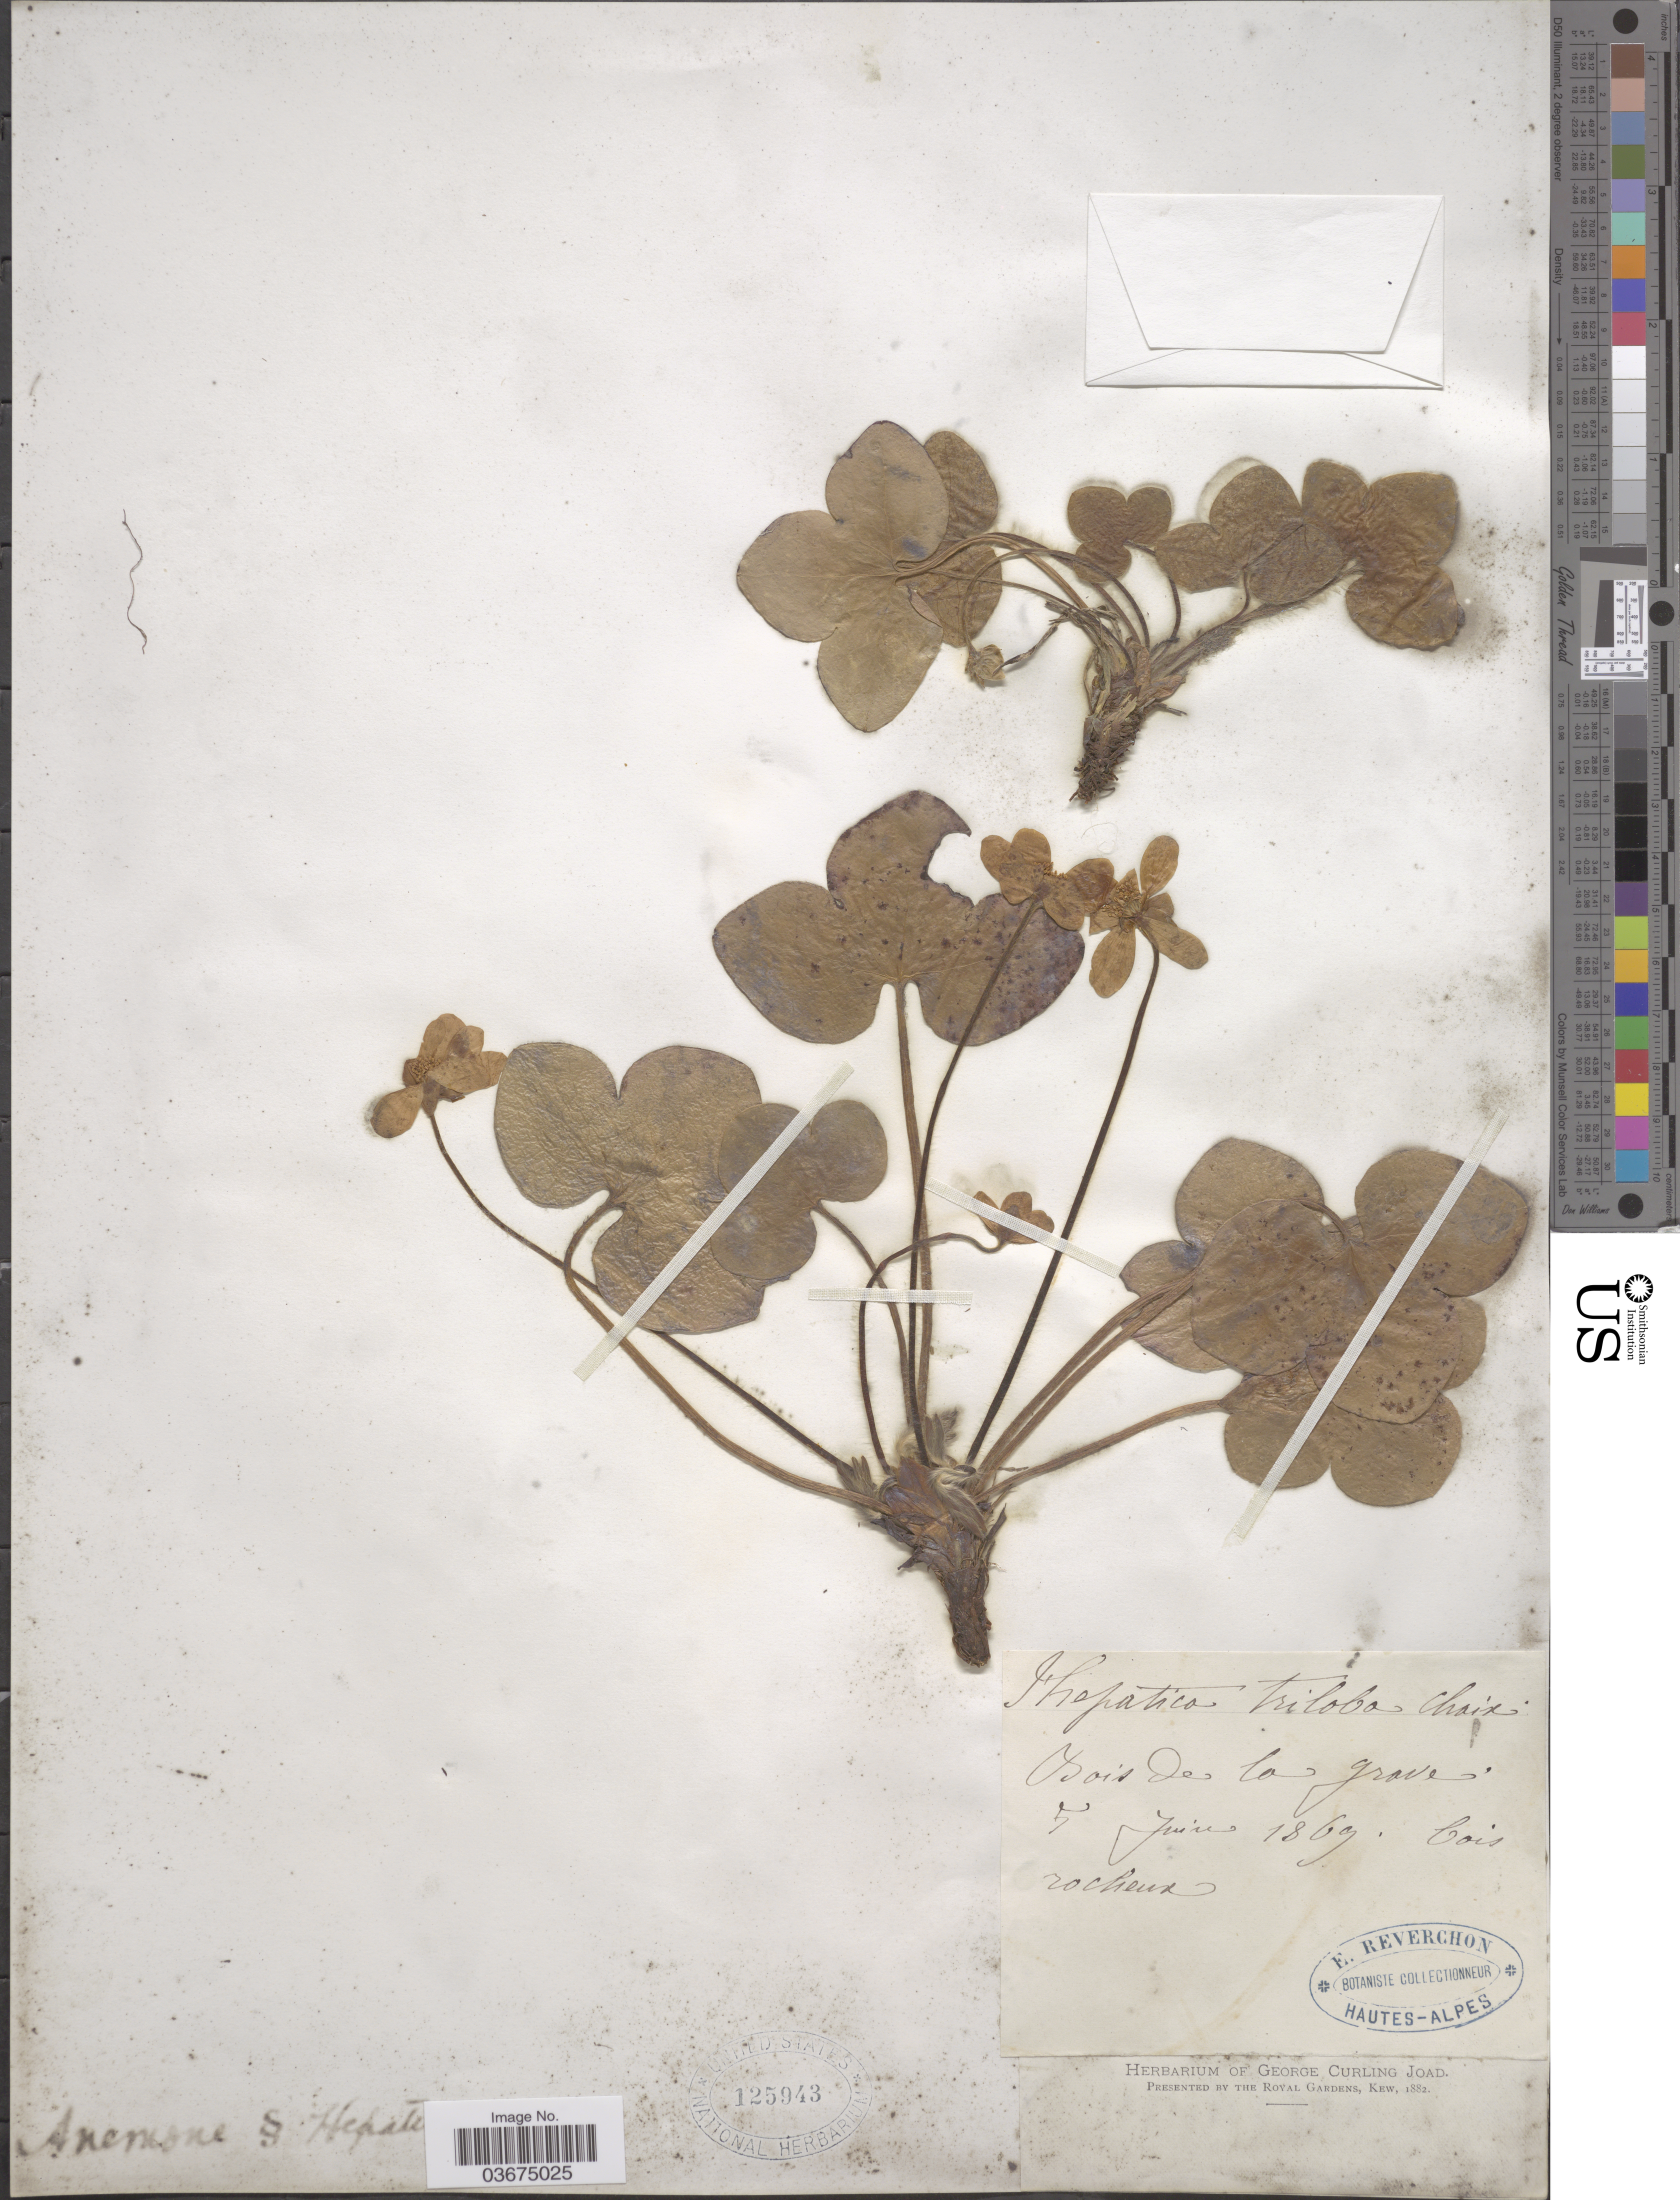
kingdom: Plantae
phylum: Tracheophyta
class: Magnoliopsida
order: Ranunculales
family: Ranunculaceae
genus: Hepatica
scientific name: Hepatica triloba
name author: Chaix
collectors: E. Reverchon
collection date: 1869-06-05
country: France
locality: Bois de la grave.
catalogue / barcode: US 125943